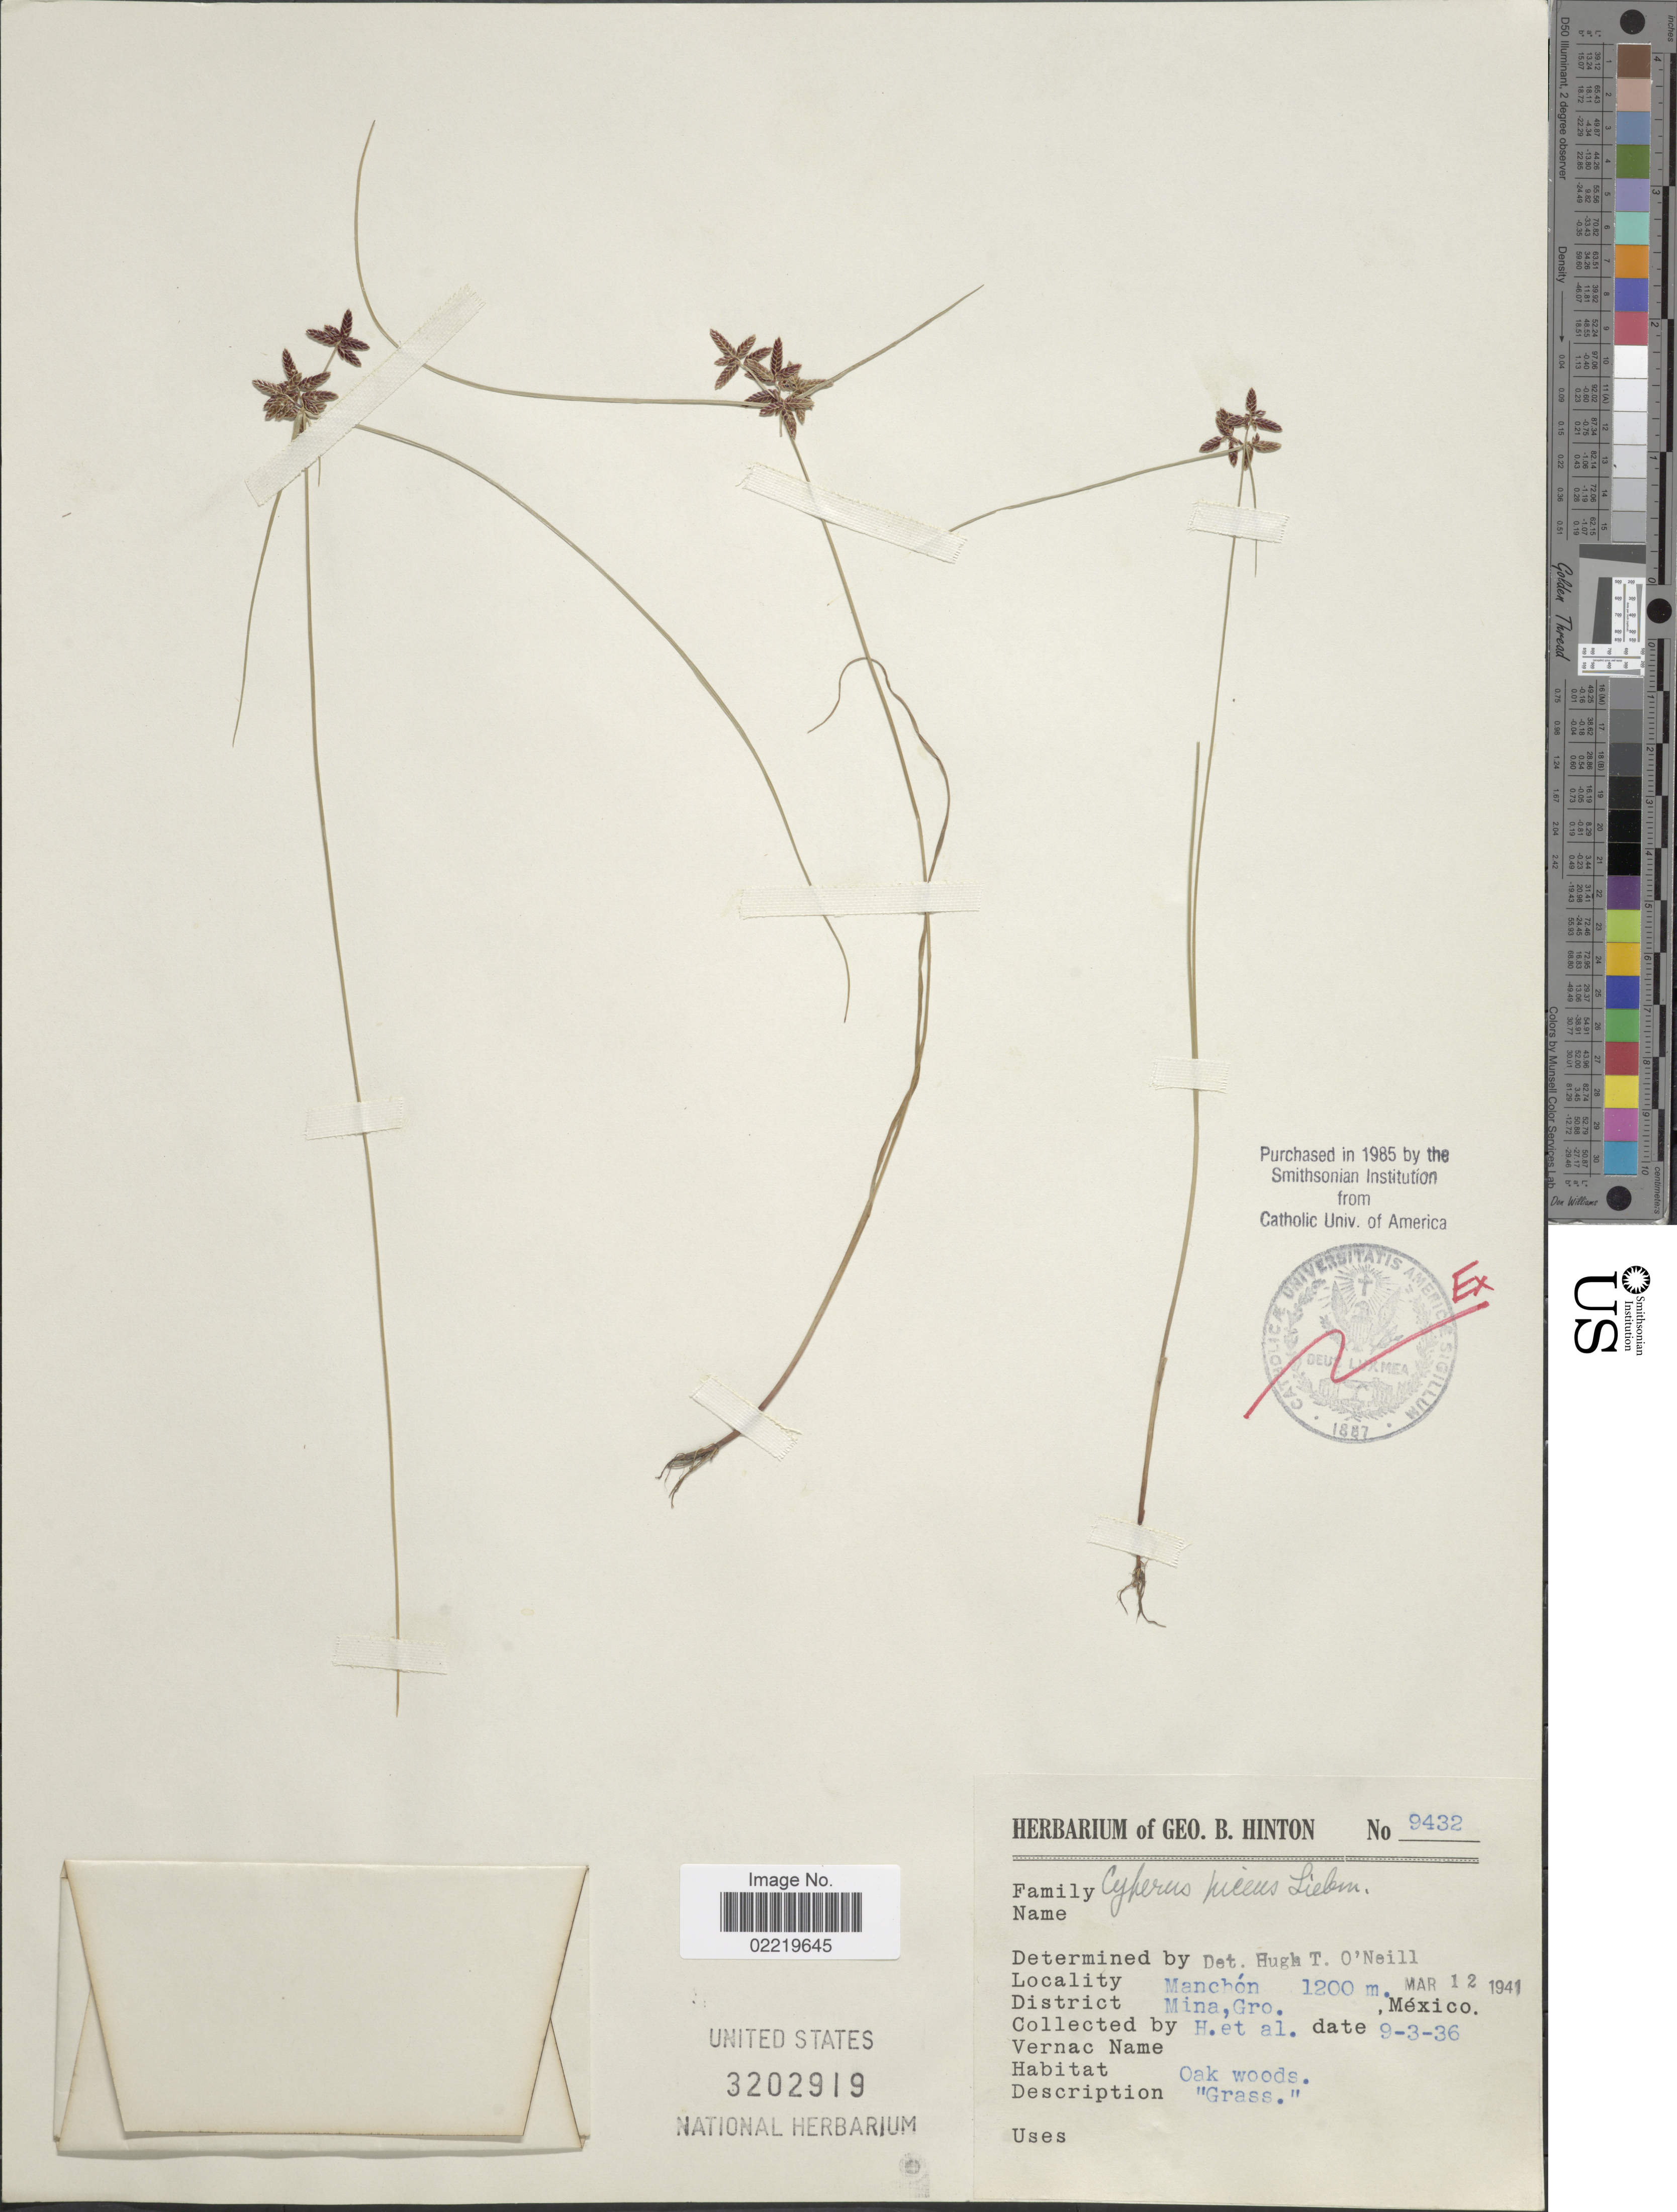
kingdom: Plantae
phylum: Tracheophyta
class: Liliopsida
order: Poales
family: Cyperaceae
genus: Cyperus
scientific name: Cyperus flavescens var. piceus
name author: (Liebm.) Fernald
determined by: Tucker, G. C.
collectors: G. B. Hinton & et al.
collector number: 9432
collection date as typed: Transcribed d/m/y: 3/9/36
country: Mexico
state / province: Guerrero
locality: Manchón, District Mina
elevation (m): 1200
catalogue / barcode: US 3202919